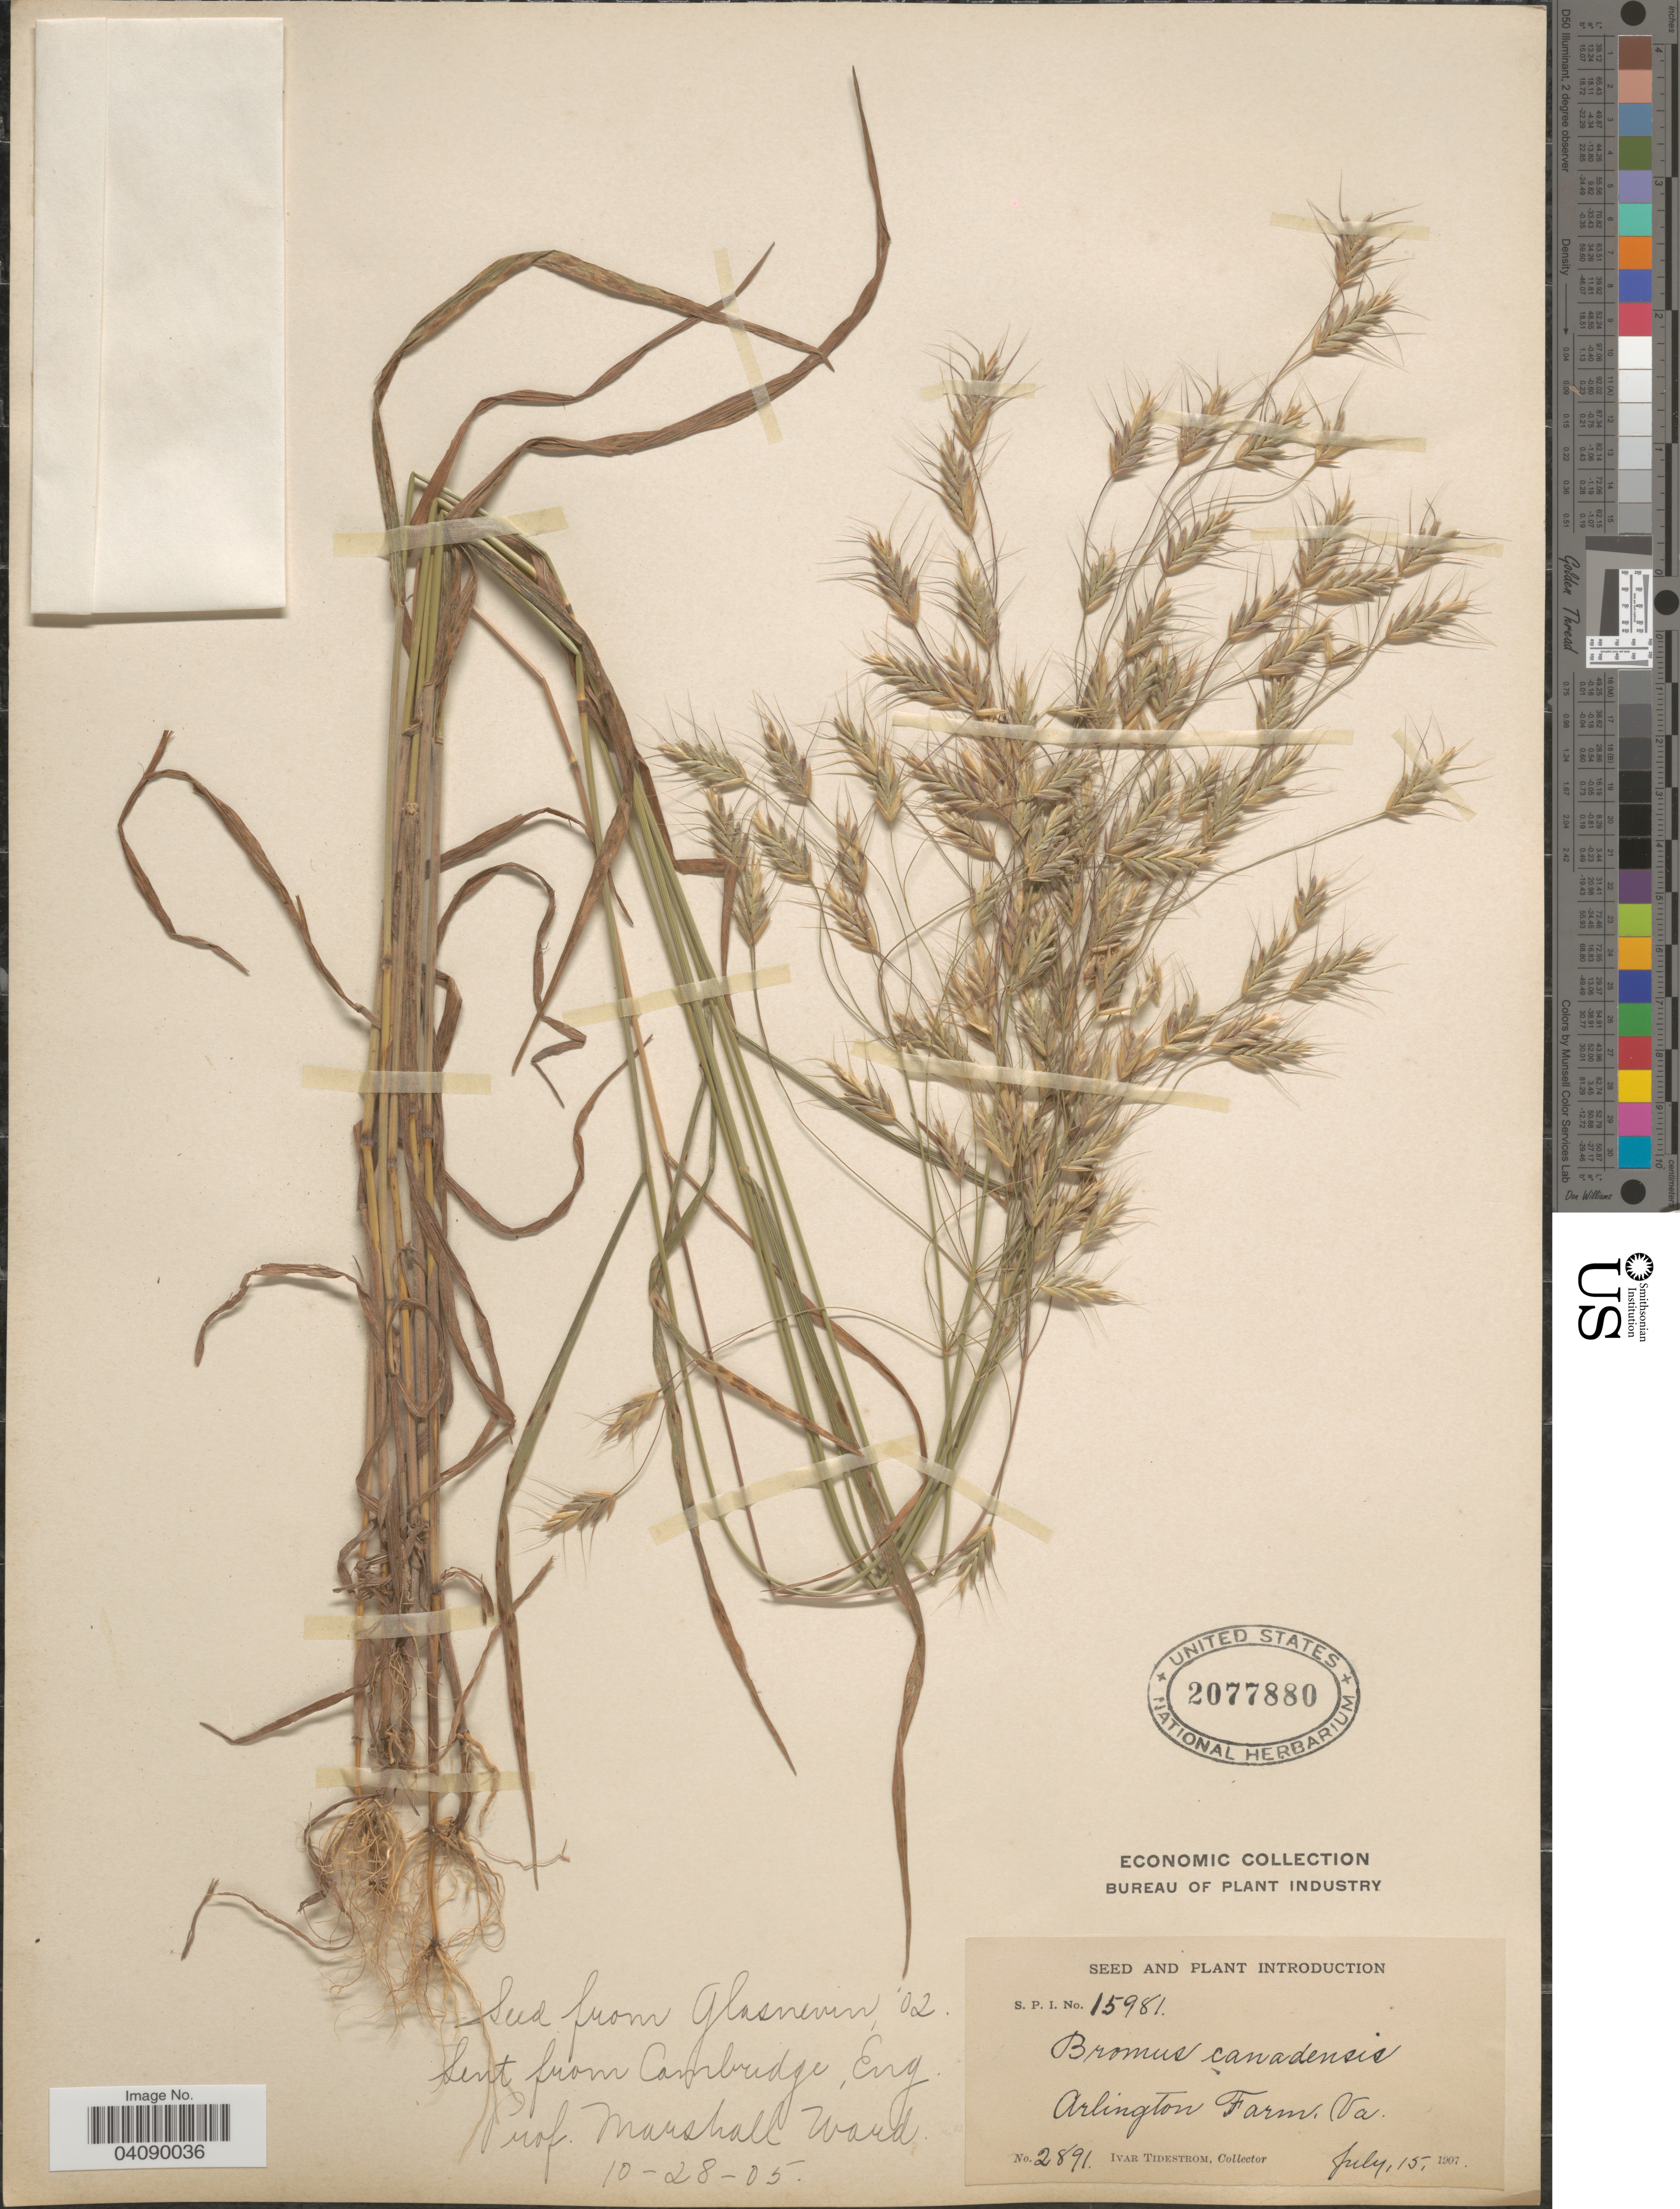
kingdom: Plantae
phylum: Tracheophyta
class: Liliopsida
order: Poales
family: Poaceae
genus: Bromus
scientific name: Bromus sp.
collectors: I. F. Tidestrom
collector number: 2891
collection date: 1907-07-15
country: United States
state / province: Virginia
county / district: Arlington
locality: Arlington Farm.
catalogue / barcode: US 2077880